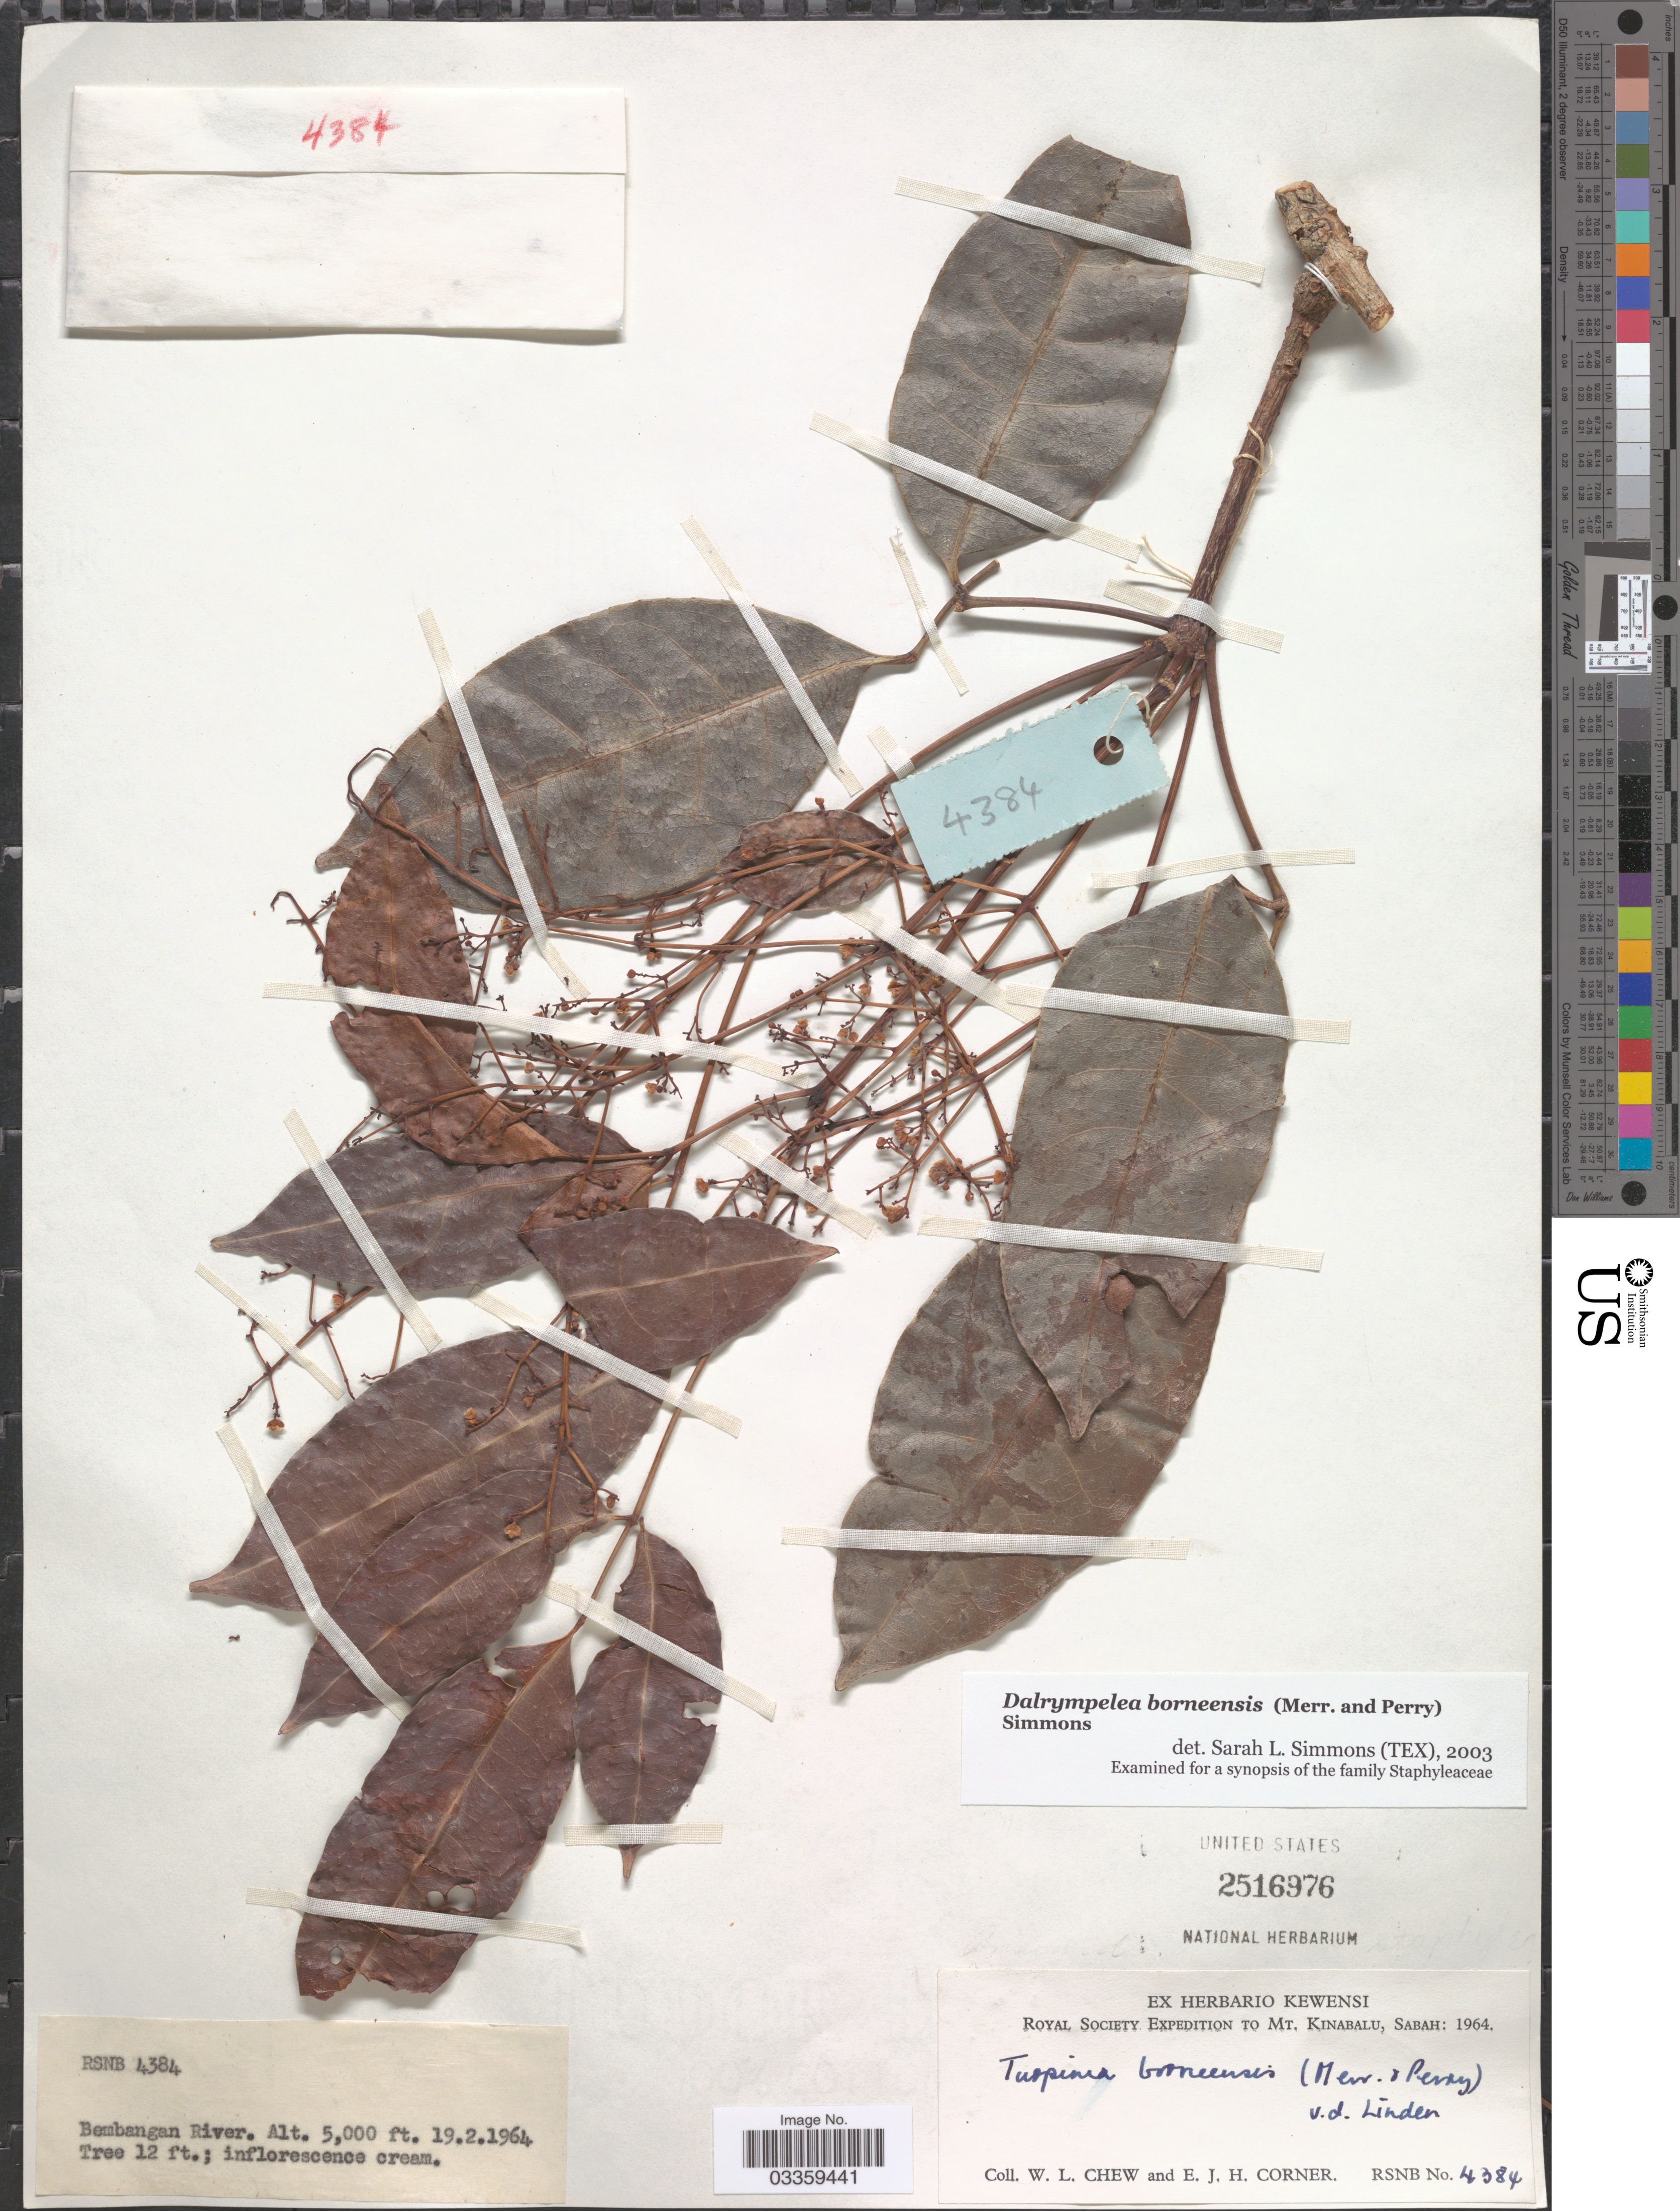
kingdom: Plantae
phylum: Tracheophyta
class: Magnoliopsida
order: Crossosomatales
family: Staphyleaceae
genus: Dalrympelea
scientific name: Dalrympelea borneensis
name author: (Merr. & L.M. Perry) Nor-Ezzaw.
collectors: W. Chew & E. Corner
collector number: RSNB 4384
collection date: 1964-02-19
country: Malaysia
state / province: Sabah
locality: Mt. Kinabalu. Bembangan River.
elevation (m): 1524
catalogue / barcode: US 2516976